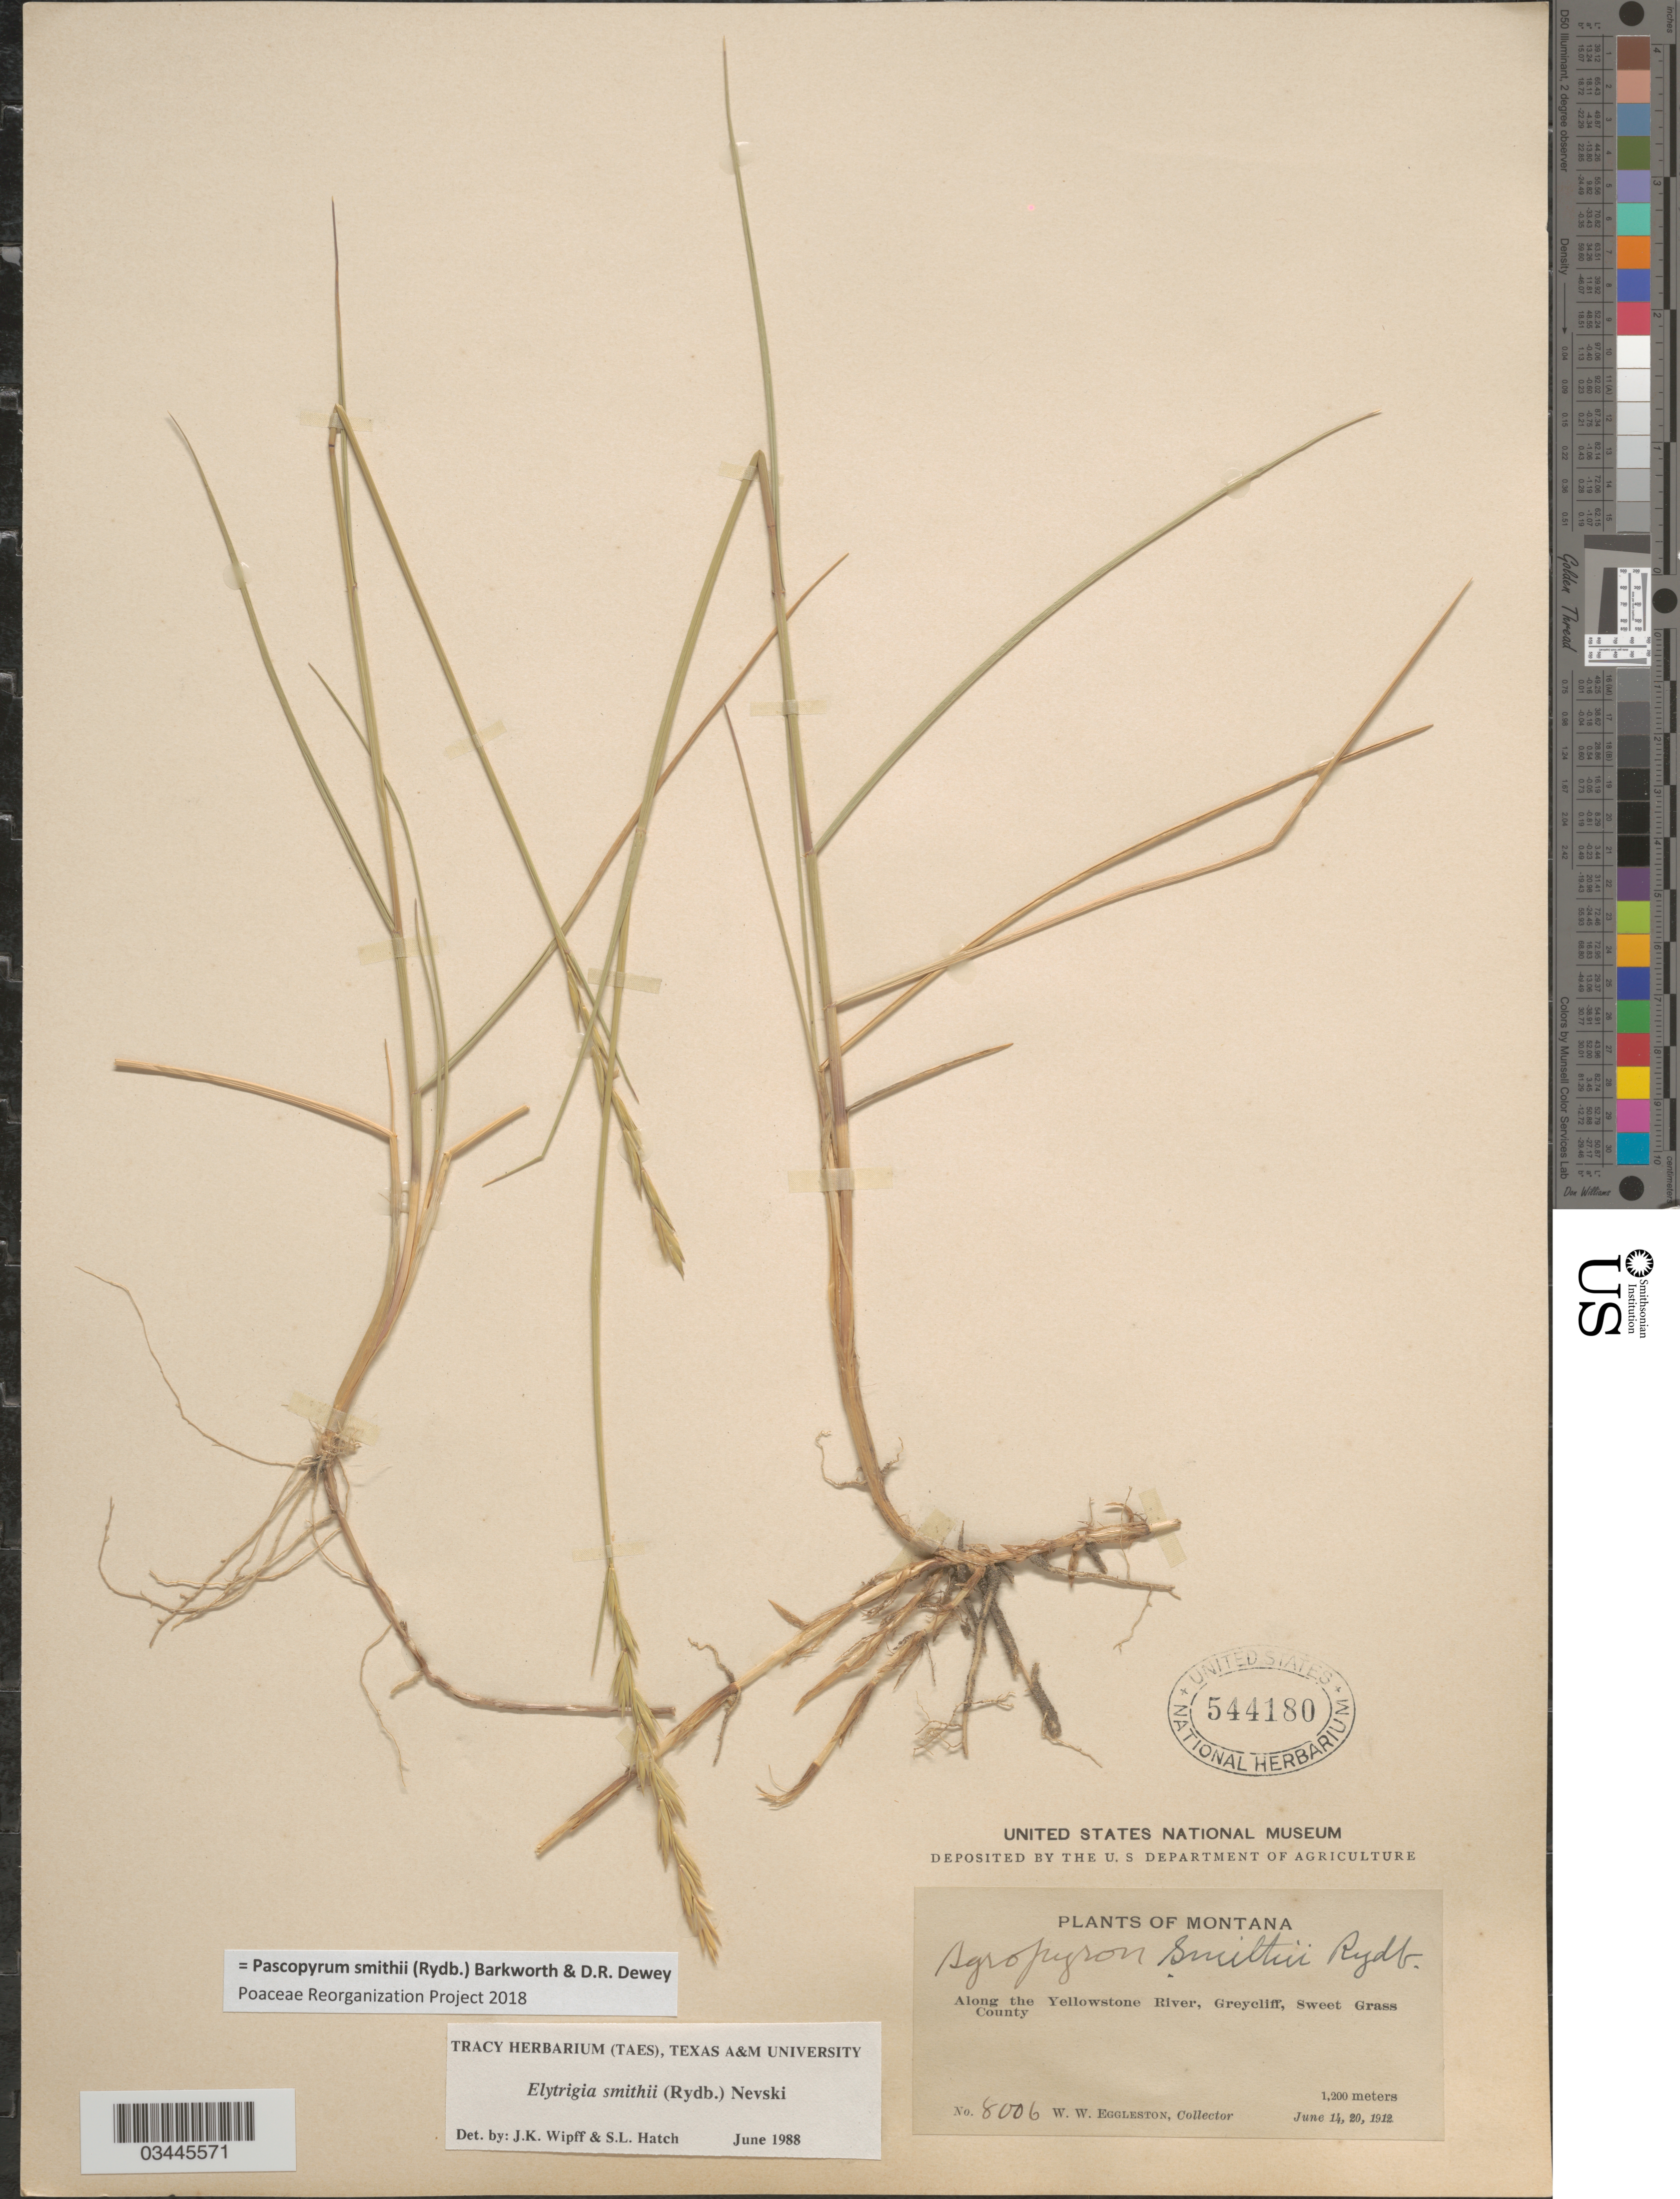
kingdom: Plantae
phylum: Tracheophyta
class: Liliopsida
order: Poales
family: Poaceae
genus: Pascopyrum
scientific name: Pascopyrum smithii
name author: (Rydb.) Barkworth & Dewey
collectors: W. W. Eggleston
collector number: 8006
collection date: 1912-06-14/1912-06-20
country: United States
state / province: Montana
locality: Along the Yellowstone River, Greycliff, Sweet Grass County.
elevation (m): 1200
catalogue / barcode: US 544180